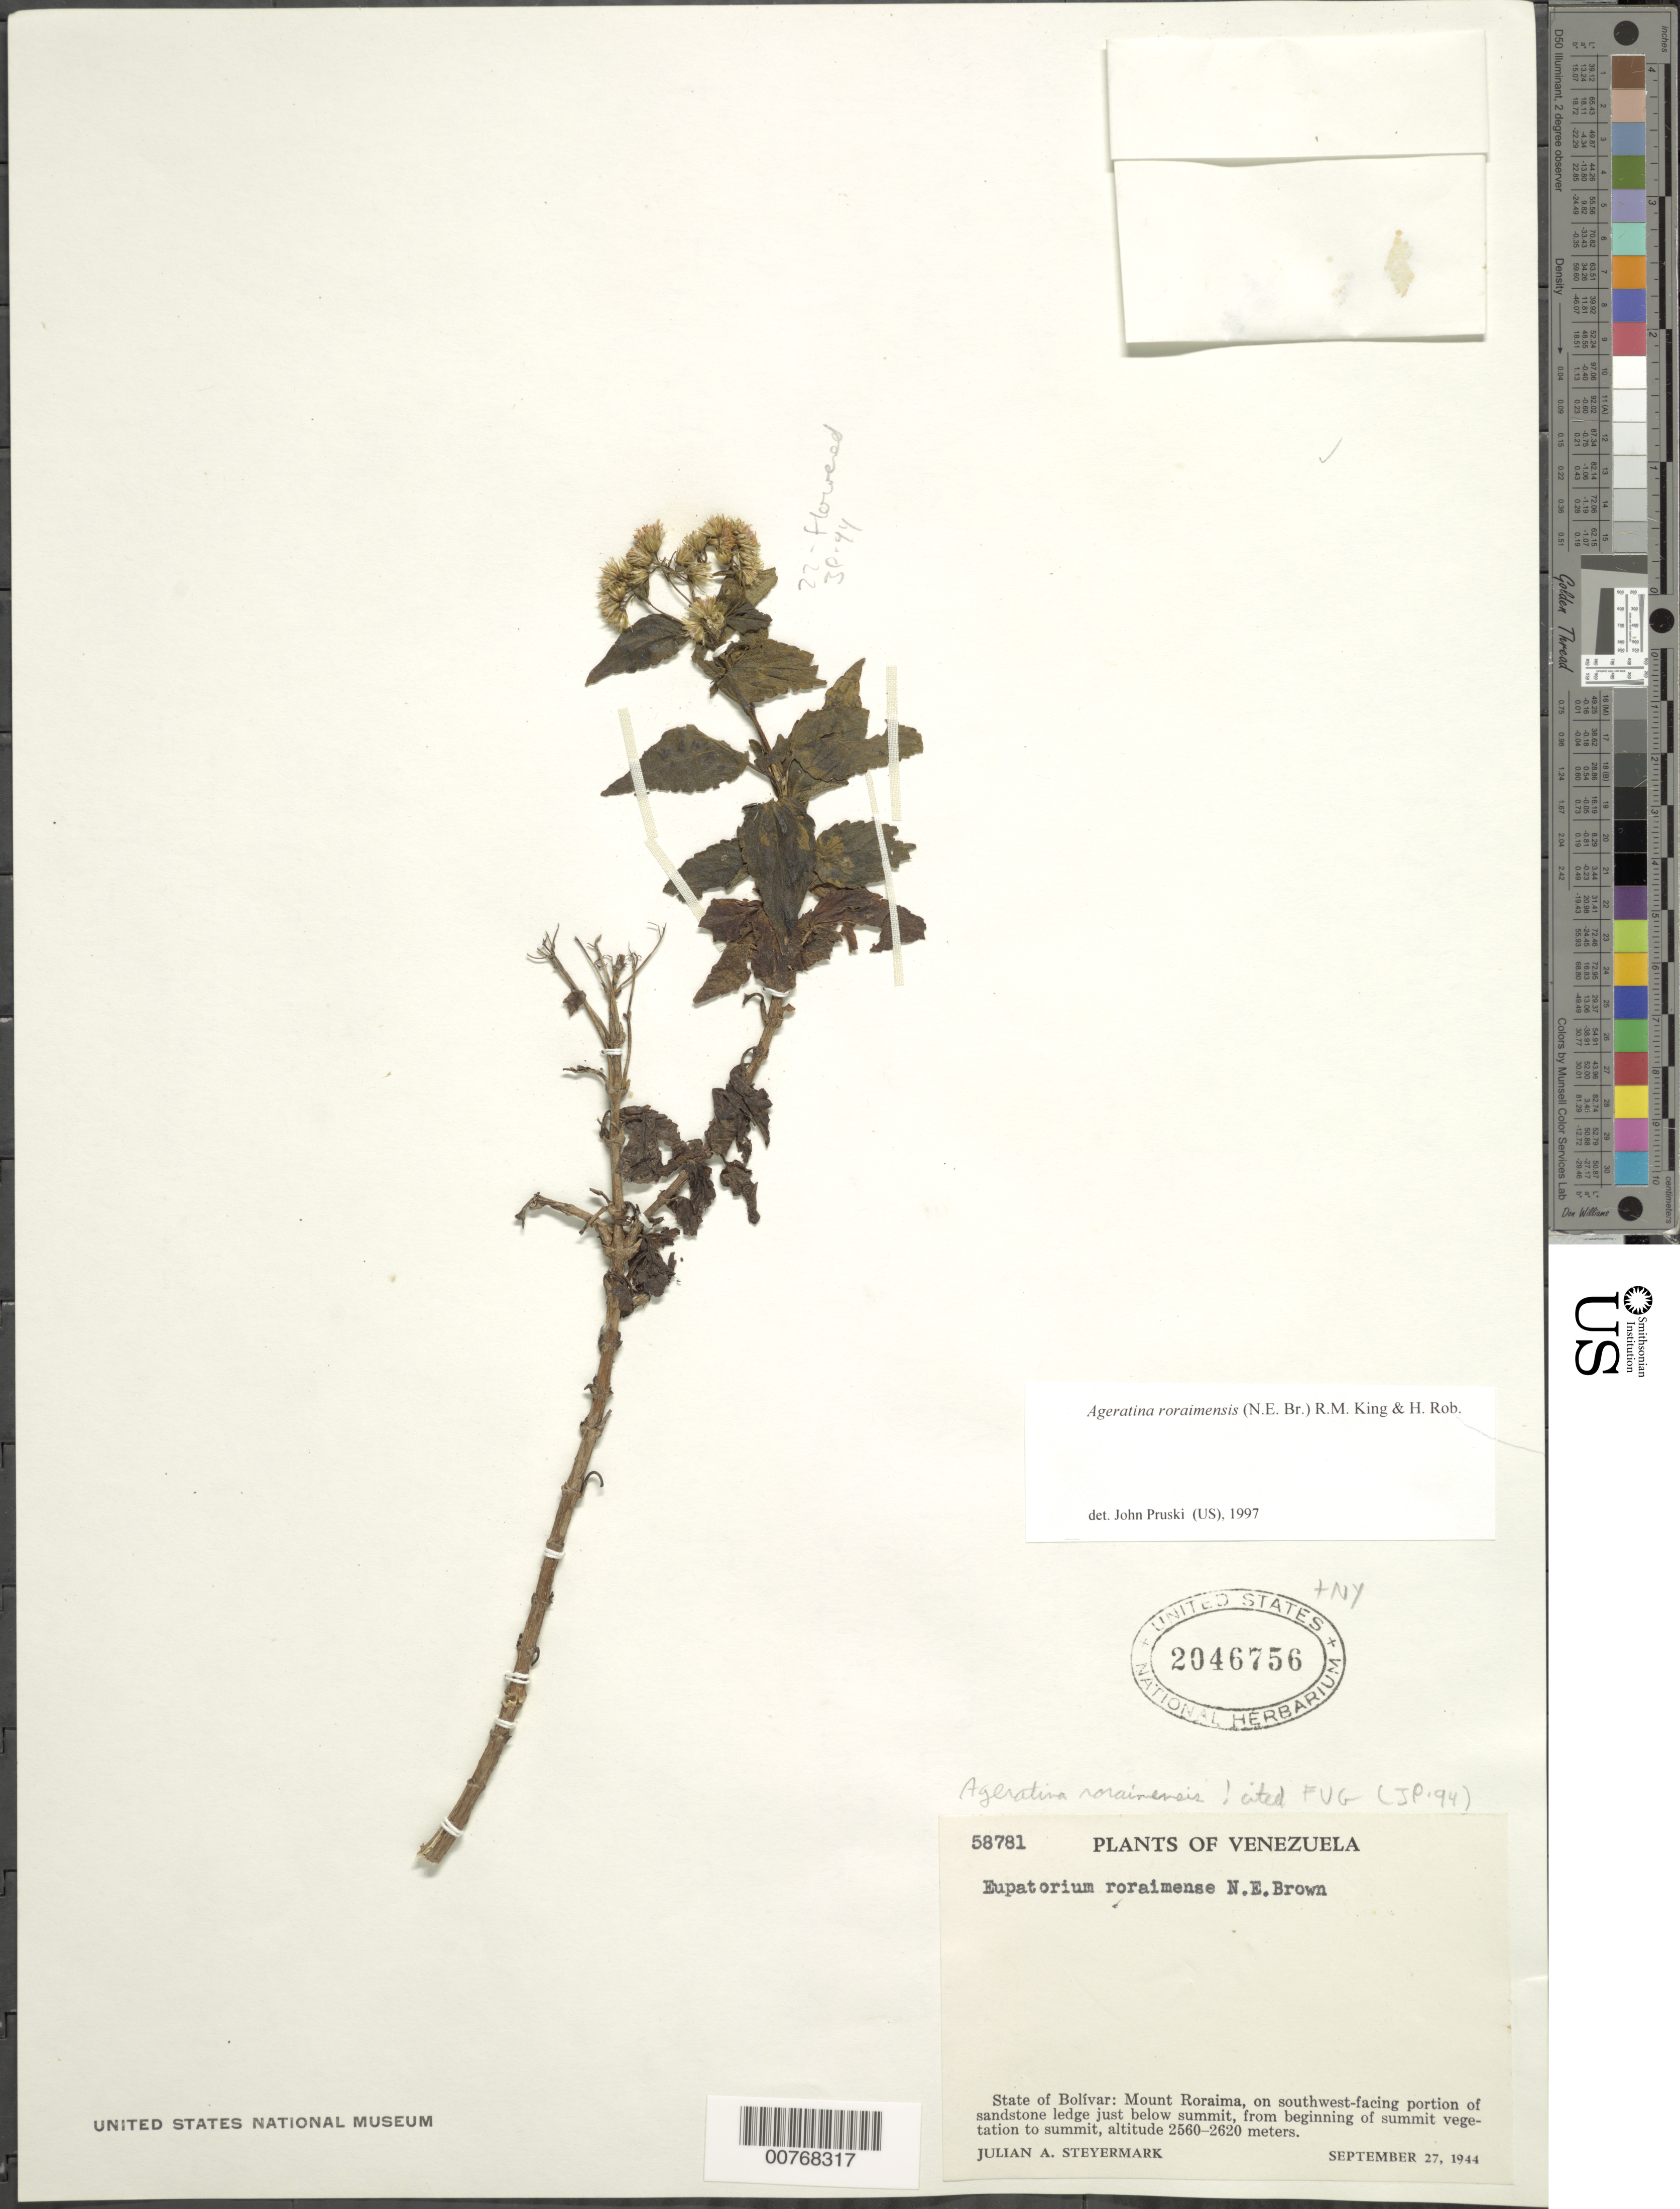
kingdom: Plantae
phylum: Tracheophyta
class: Magnoliopsida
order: Asterales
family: Asteraceae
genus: Ageratina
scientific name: Ageratina roraimensis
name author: (N.E. Br.) R.M. King & H. Rob.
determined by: Pruski, J. F.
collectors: J. Steyermark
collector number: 58781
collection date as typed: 27-Sep-44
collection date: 1944-09-27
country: Venezuela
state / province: Bolívar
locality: Mt. Roraima, just below summit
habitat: SW facing sandstone ledge, from beginning of summit vegetation to summit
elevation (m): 2560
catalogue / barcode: US 2046756